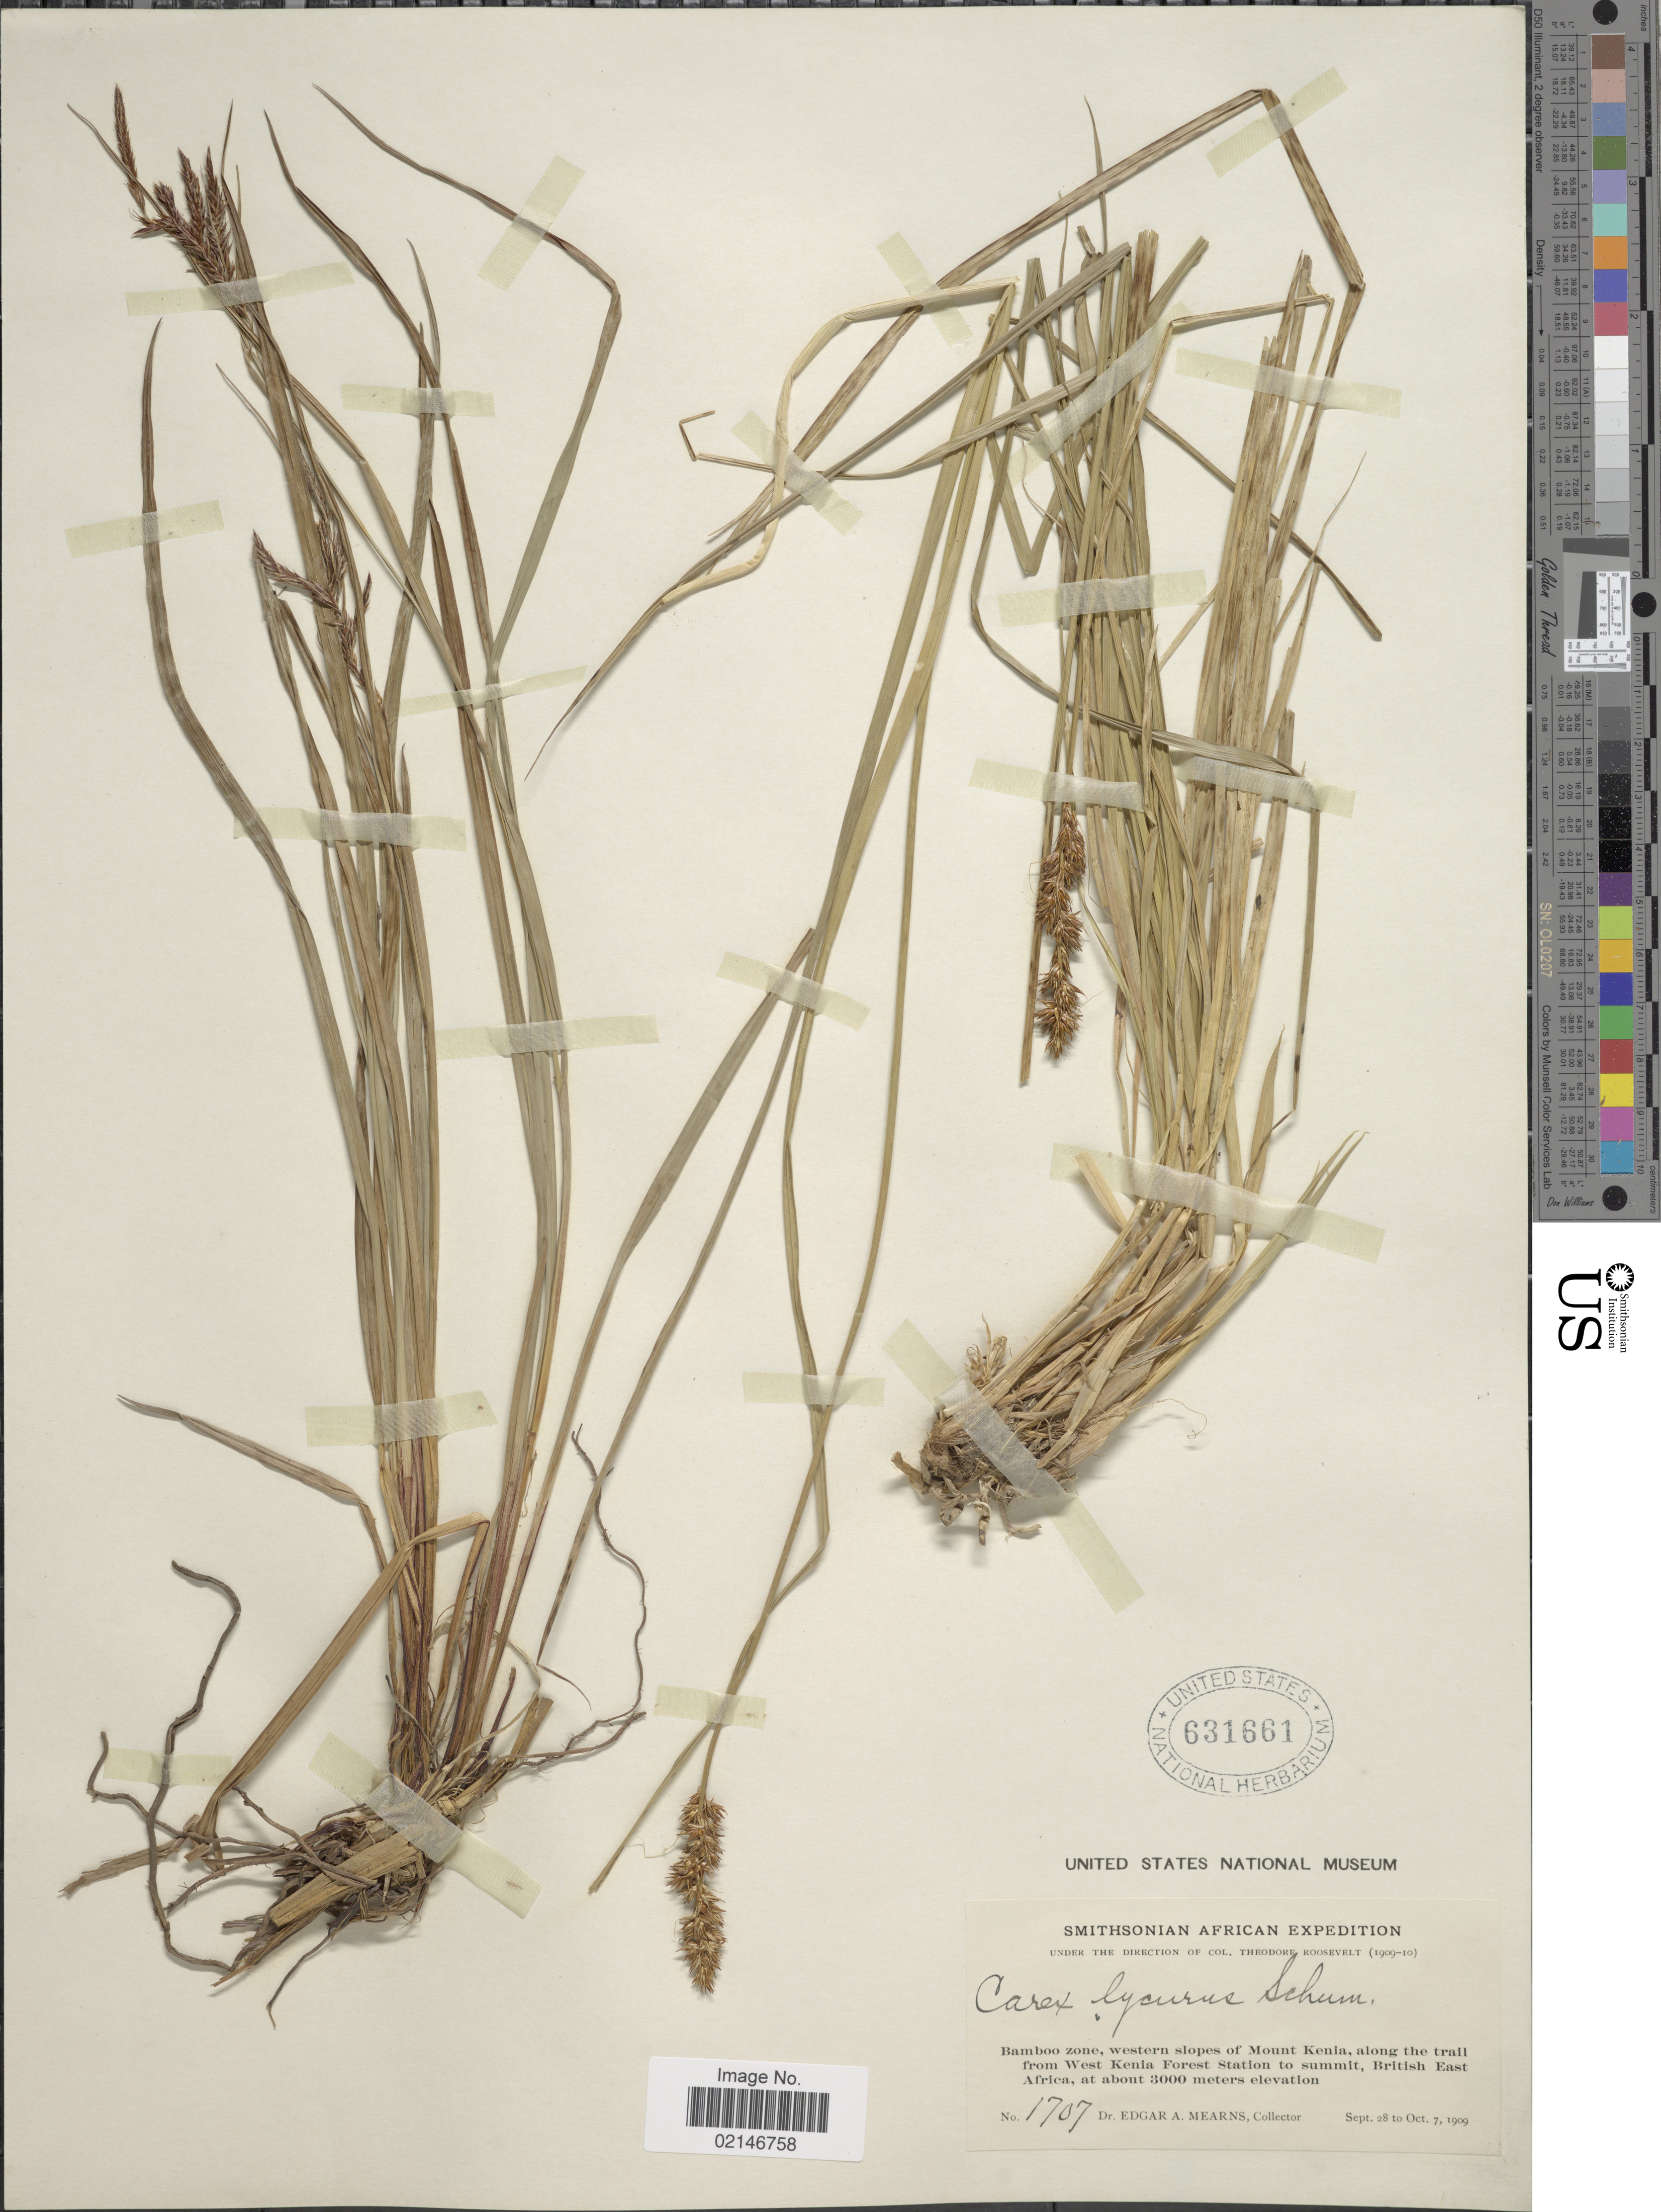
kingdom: Plantae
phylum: Tracheophyta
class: Liliopsida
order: Poales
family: Cyperaceae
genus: Carex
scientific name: Carex lycurus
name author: K. Schum.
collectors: E. A. Mearns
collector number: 1707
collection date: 1909-09-28/1909-10-07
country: Kenya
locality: Bamboo zone, western slopes of Mount Kenia, along the trail from West Kenia Forest Station to summit, British East Africa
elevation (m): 3000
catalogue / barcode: US 631661